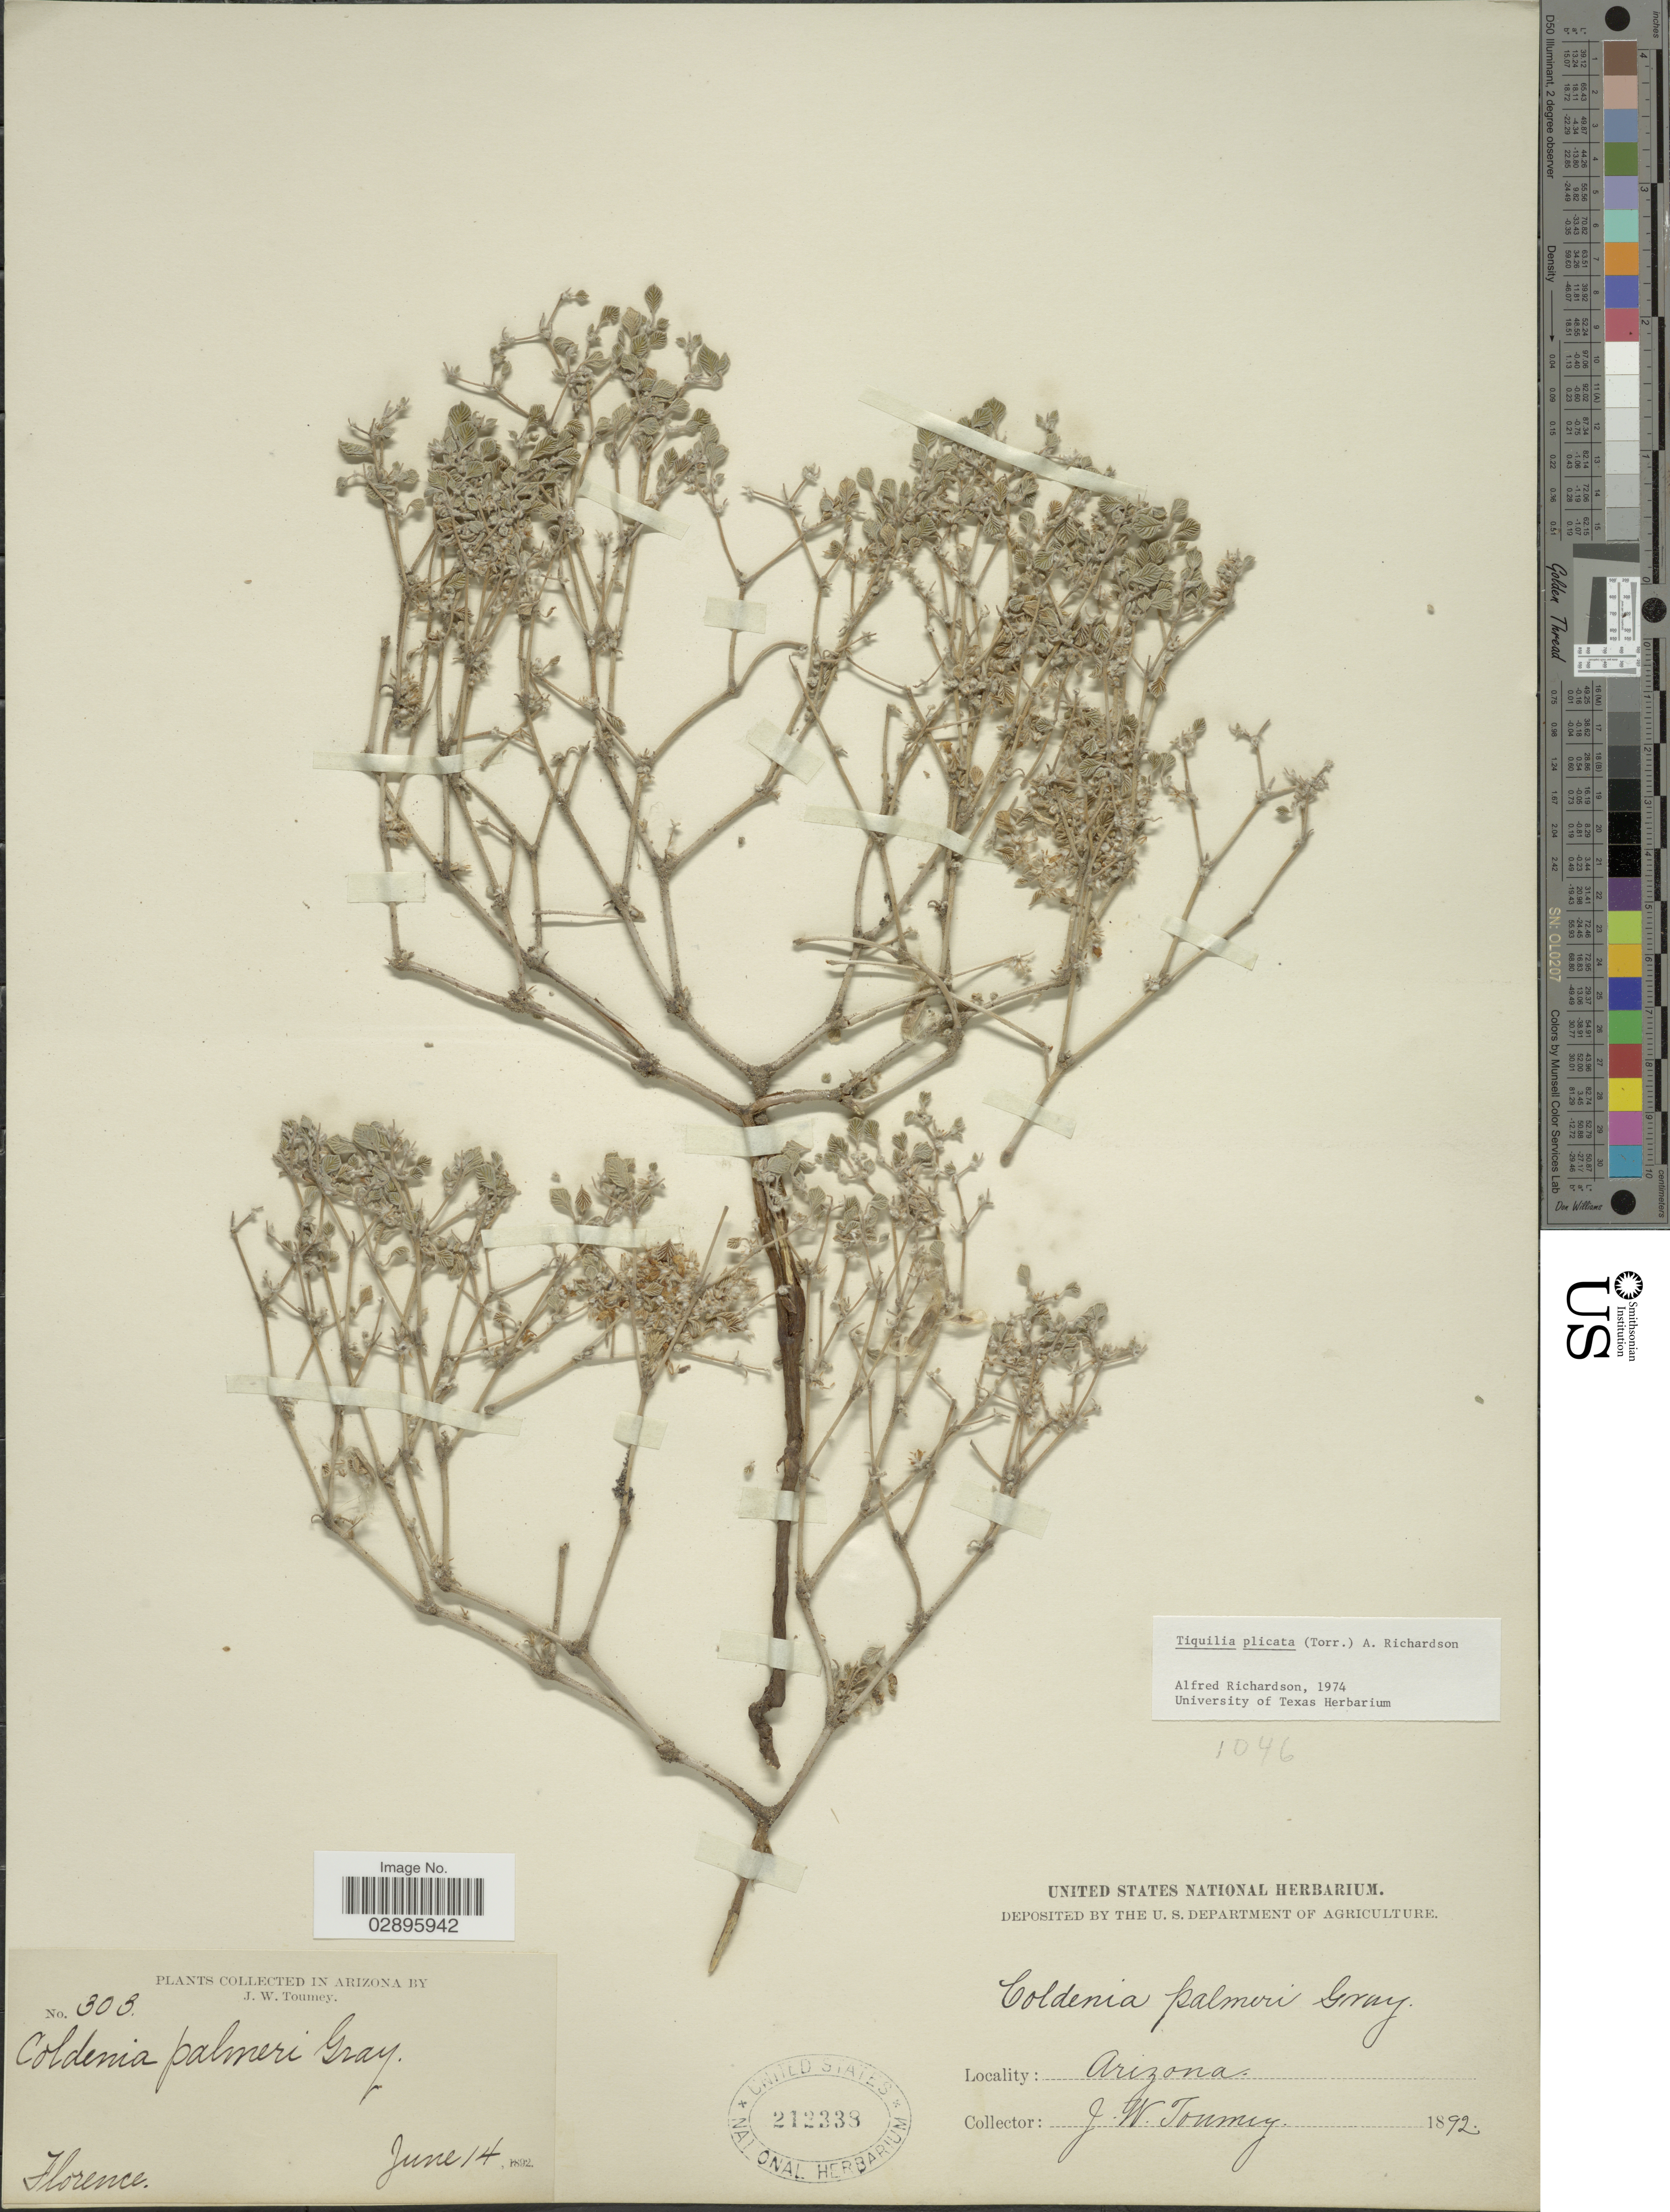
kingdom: Plantae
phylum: Tracheophyta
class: Magnoliopsida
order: Boraginales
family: Ehretiaceae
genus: Tiquilia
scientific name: Tiquilia plicata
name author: Torr.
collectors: J. W. Toumey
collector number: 303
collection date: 1892-06-14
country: United States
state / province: Arizona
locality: Florence.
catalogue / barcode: US 212338